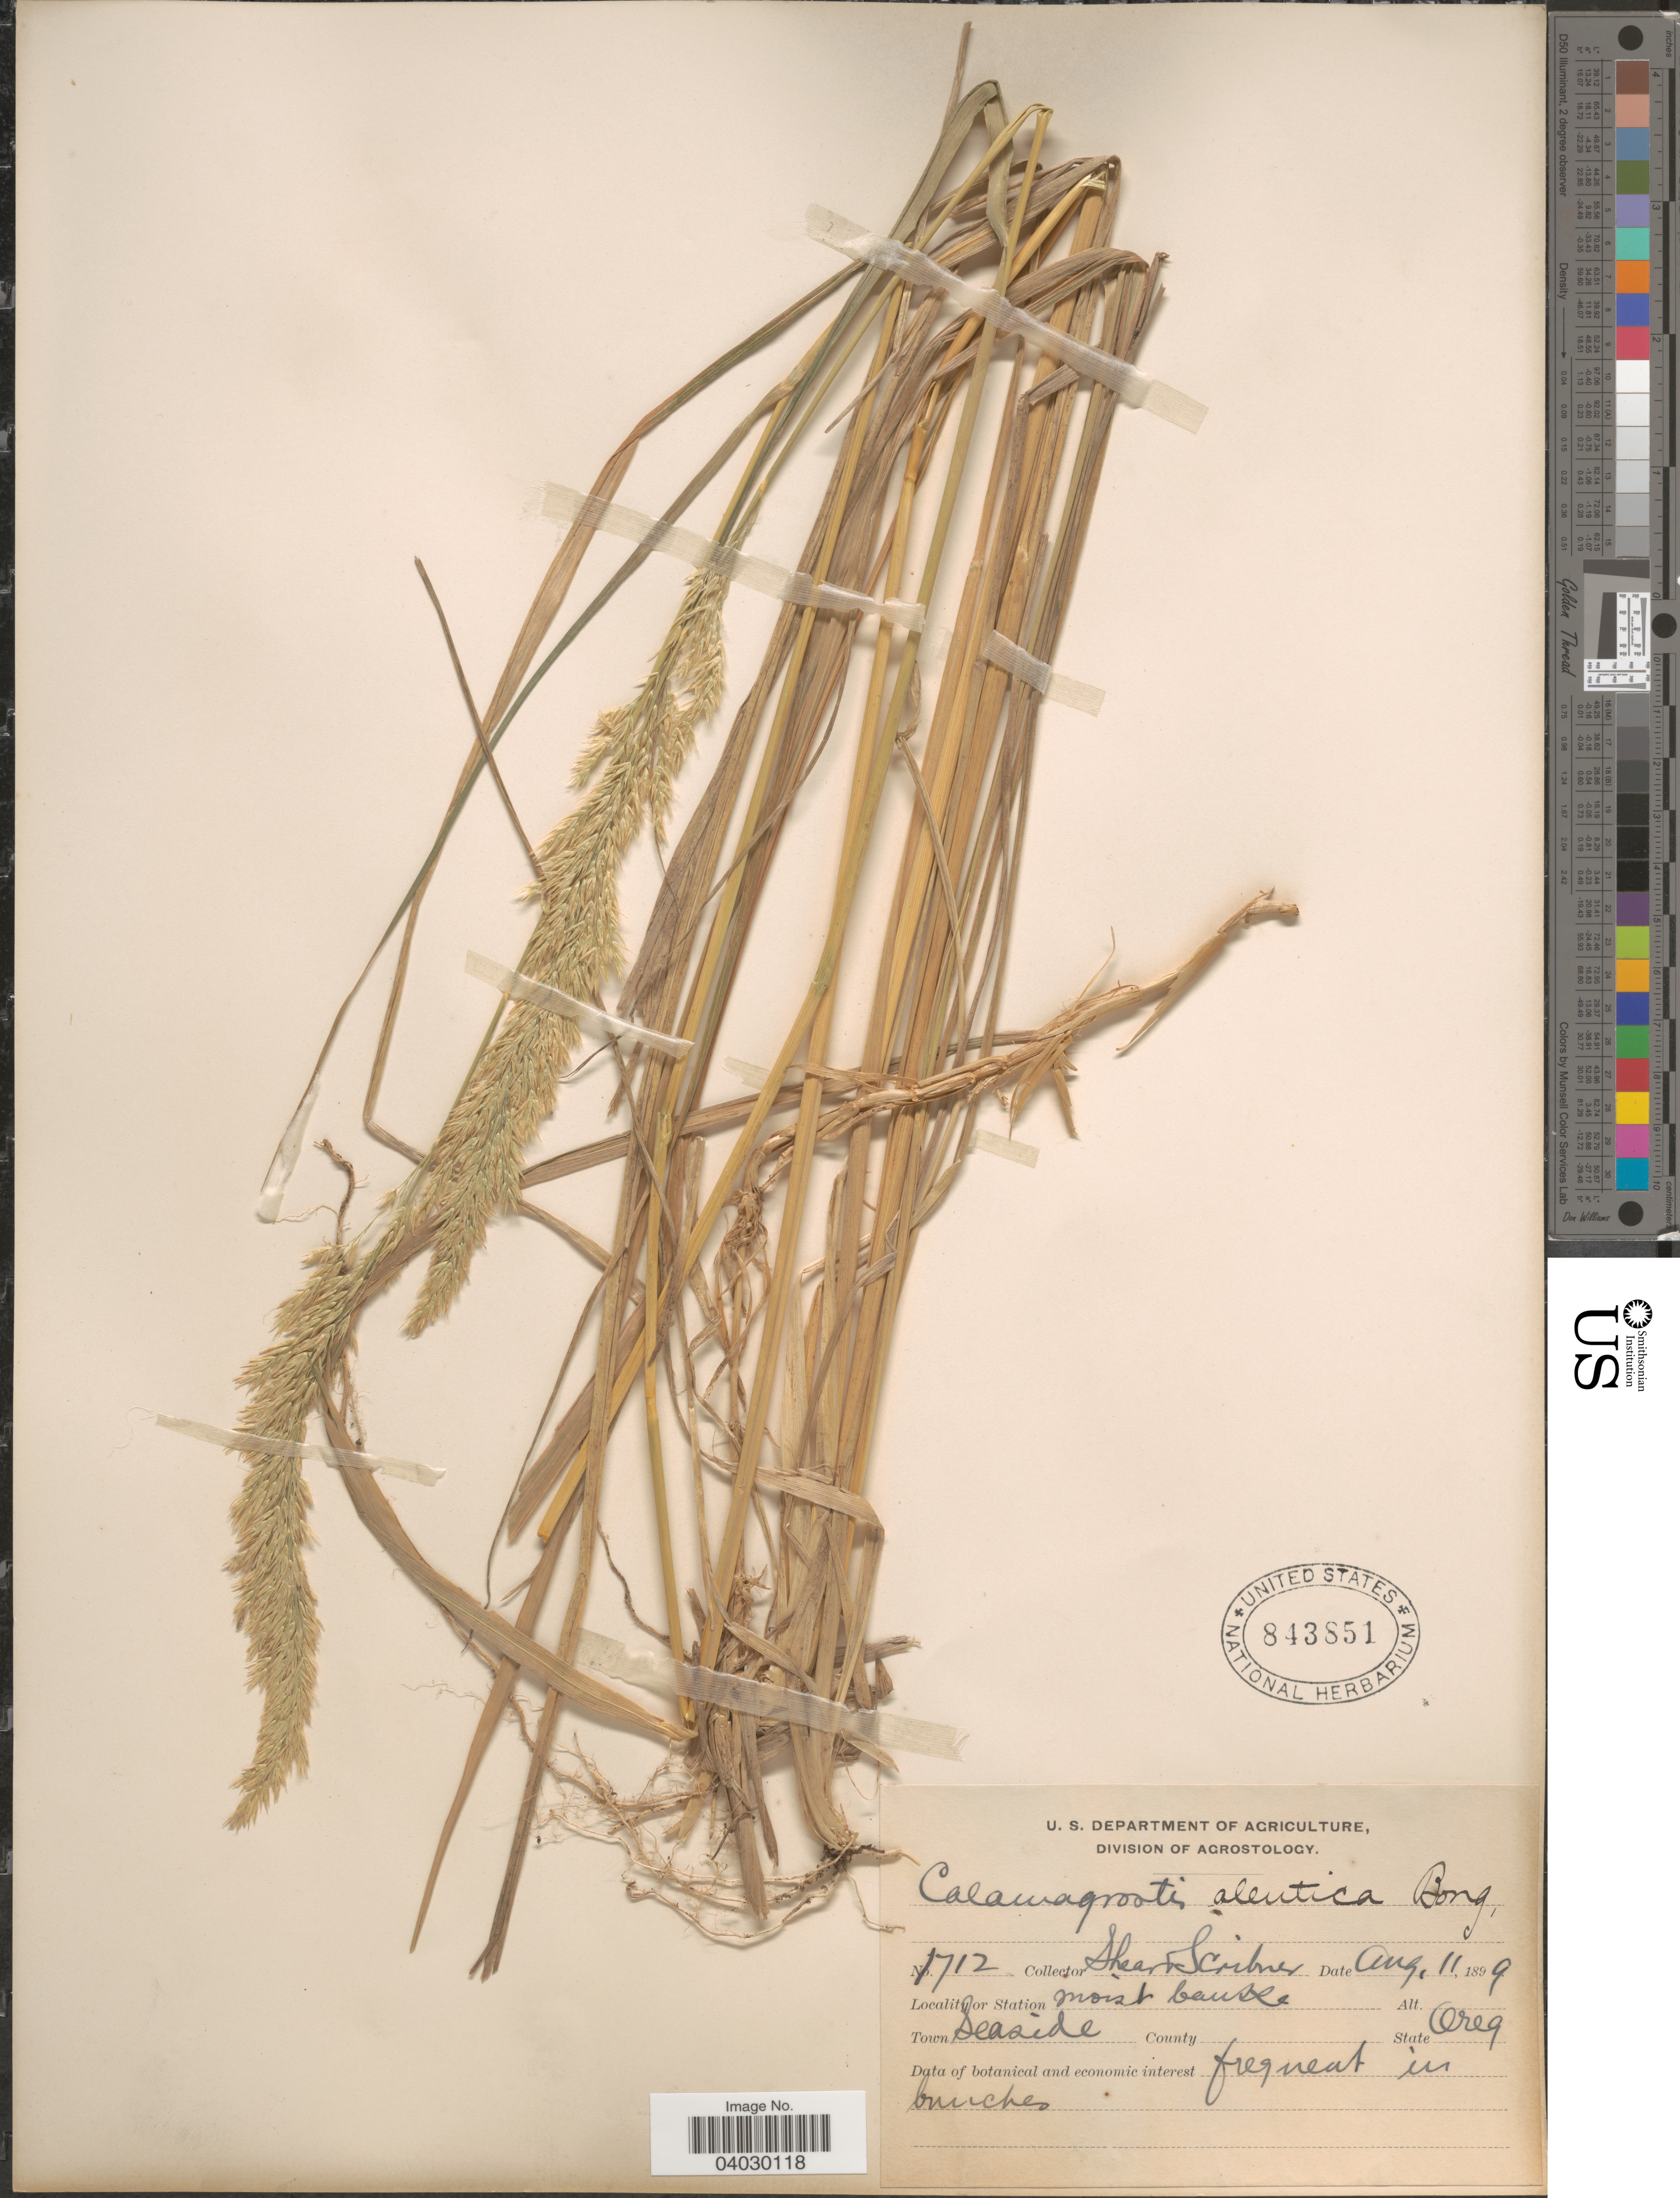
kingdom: Plantae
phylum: Tracheophyta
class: Liliopsida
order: Poales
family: Poaceae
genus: Calamagrostis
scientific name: Calamagrostis nutkaensis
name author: (J. Presl) Steud.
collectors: -- Shear & Scribner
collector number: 1712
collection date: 1899-08-11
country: United States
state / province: Oregon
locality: Town Seaside.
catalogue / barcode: US 843851